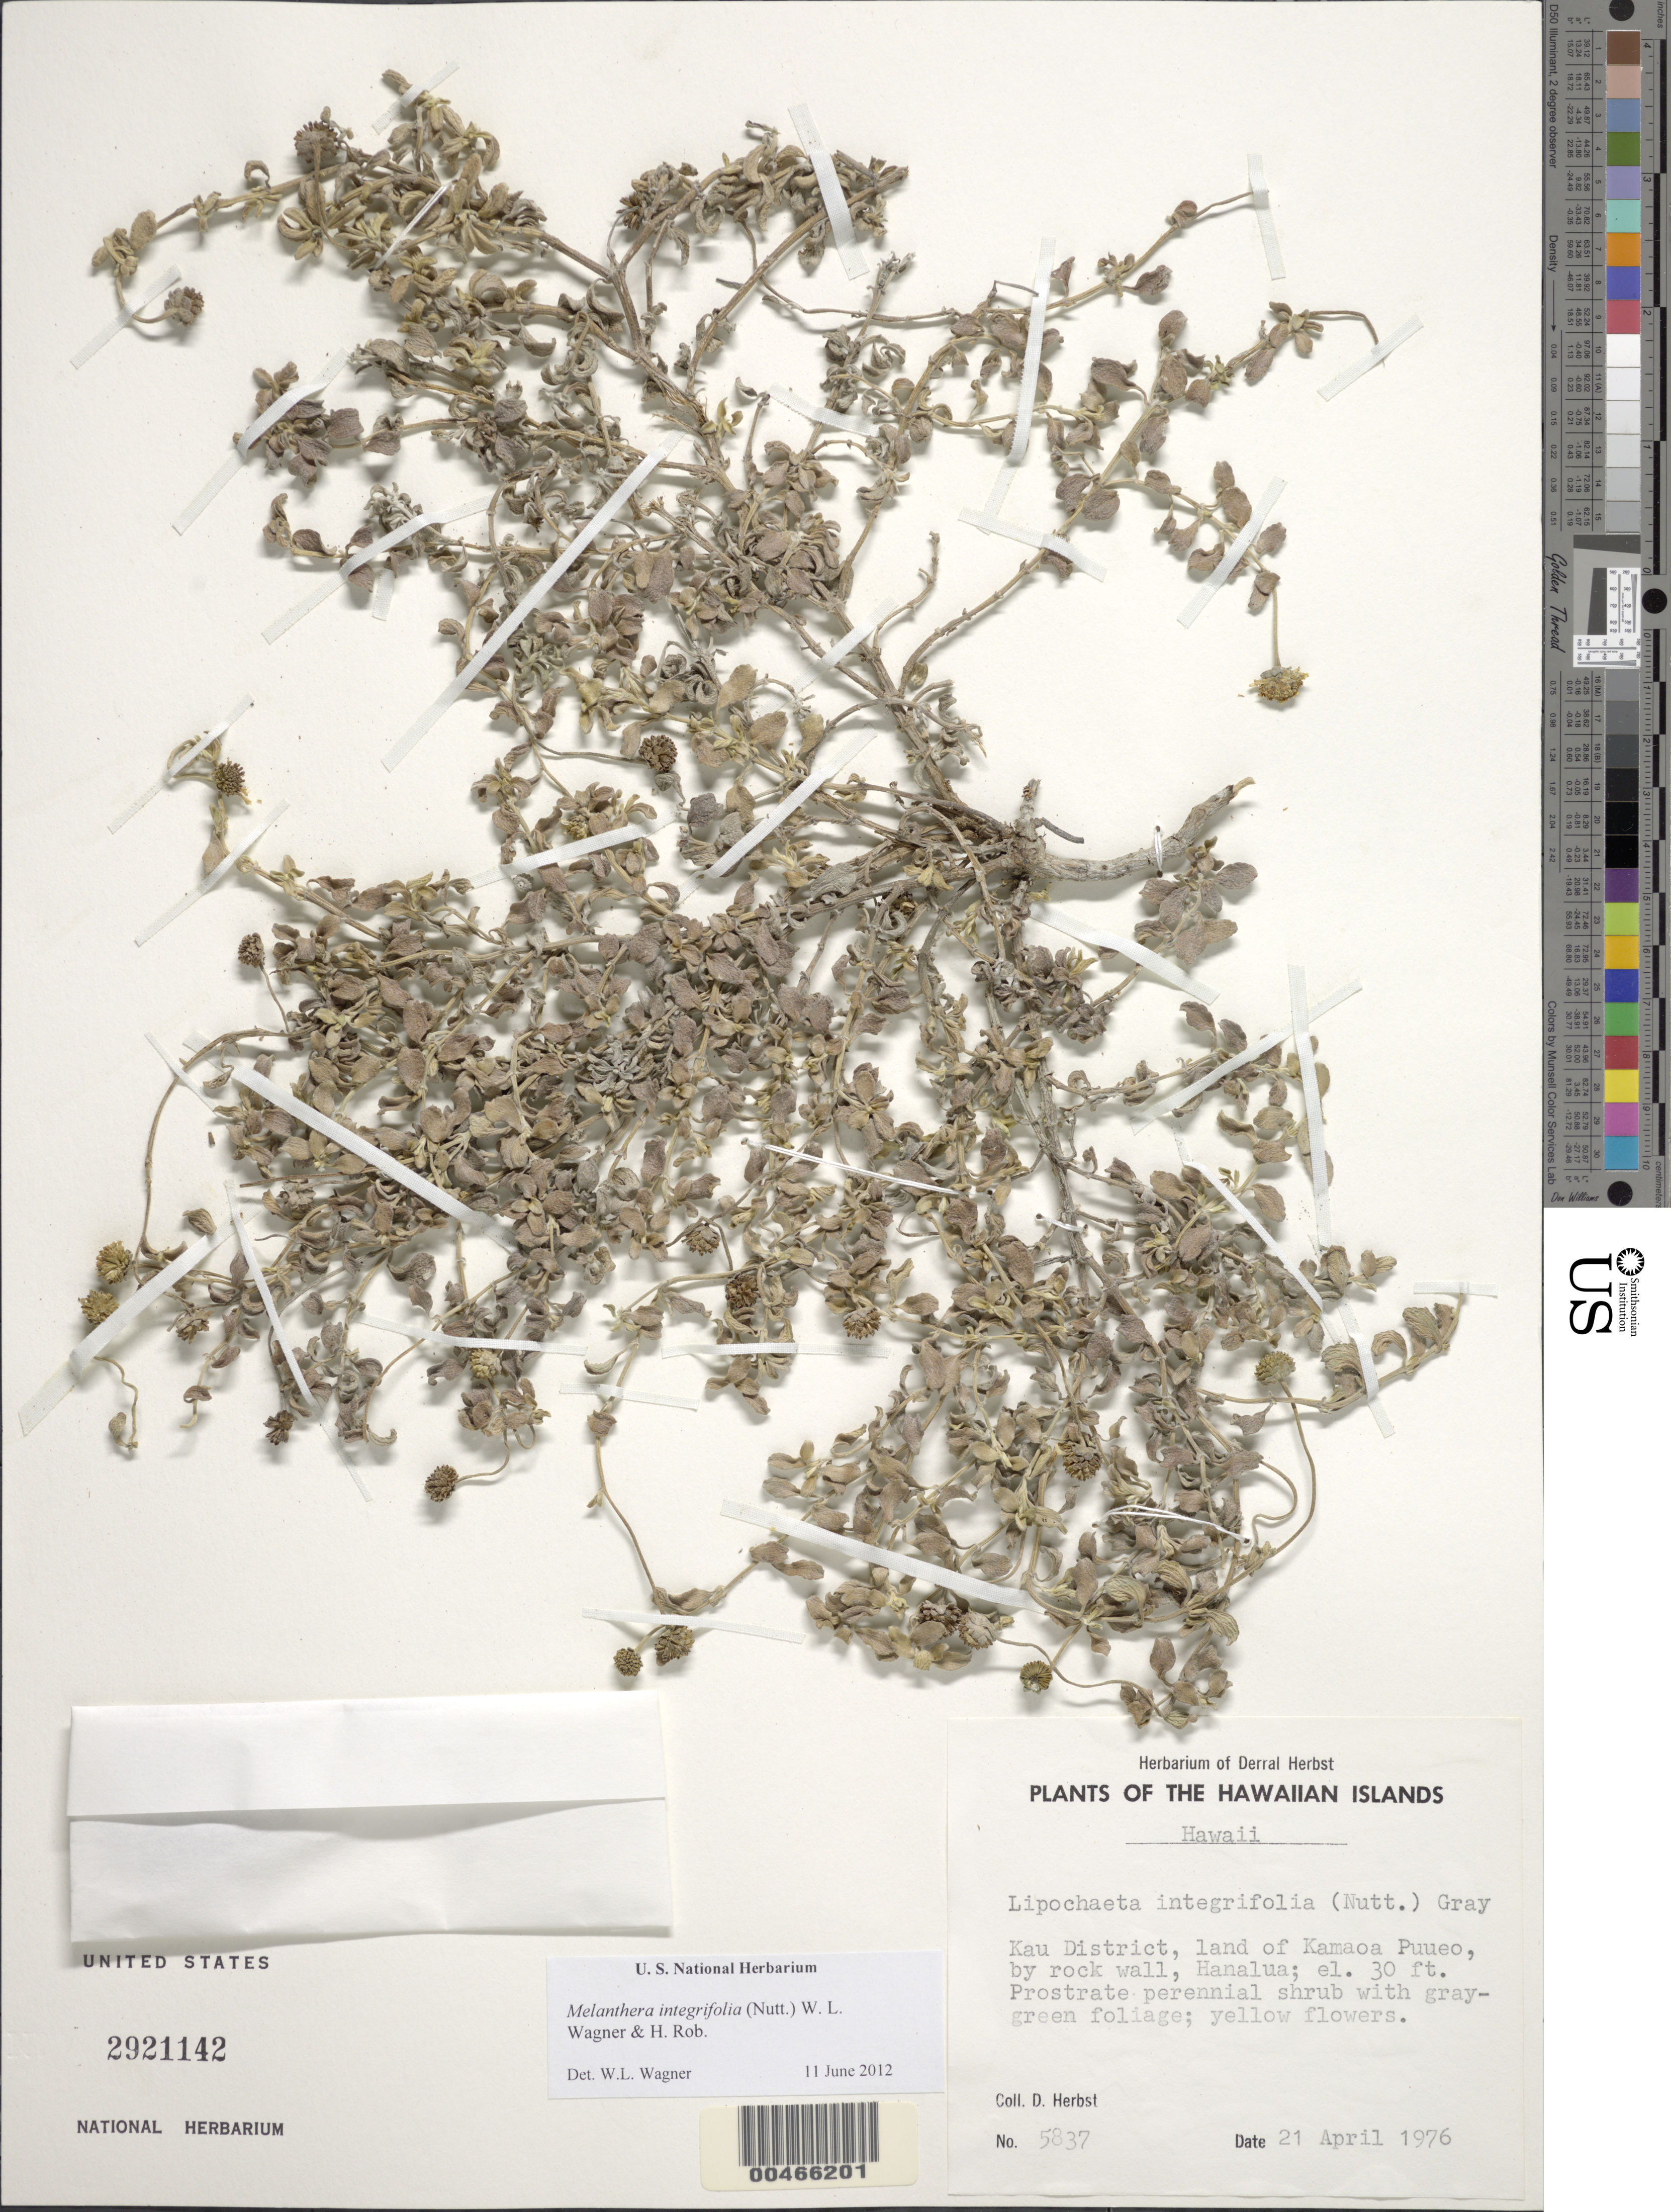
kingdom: Plantae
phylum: Tracheophyta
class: Magnoliopsida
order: Asterales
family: Asteraceae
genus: Wollastonia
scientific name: Wollastonia integrifolia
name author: (Nutt.) Orchard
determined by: Wagner, W. L., (BOT), Smithsonian Institution - National Museum of Natural History (UNITED STATES)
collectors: D. R. Herbst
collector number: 5837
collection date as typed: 21 Apr 1976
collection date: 1976-04-21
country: United States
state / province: Hawaii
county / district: Hawaii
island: Hawaii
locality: Kau District, land of Kamaoa Puueo, by rock wall, Hanalua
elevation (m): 9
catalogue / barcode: US 2921142